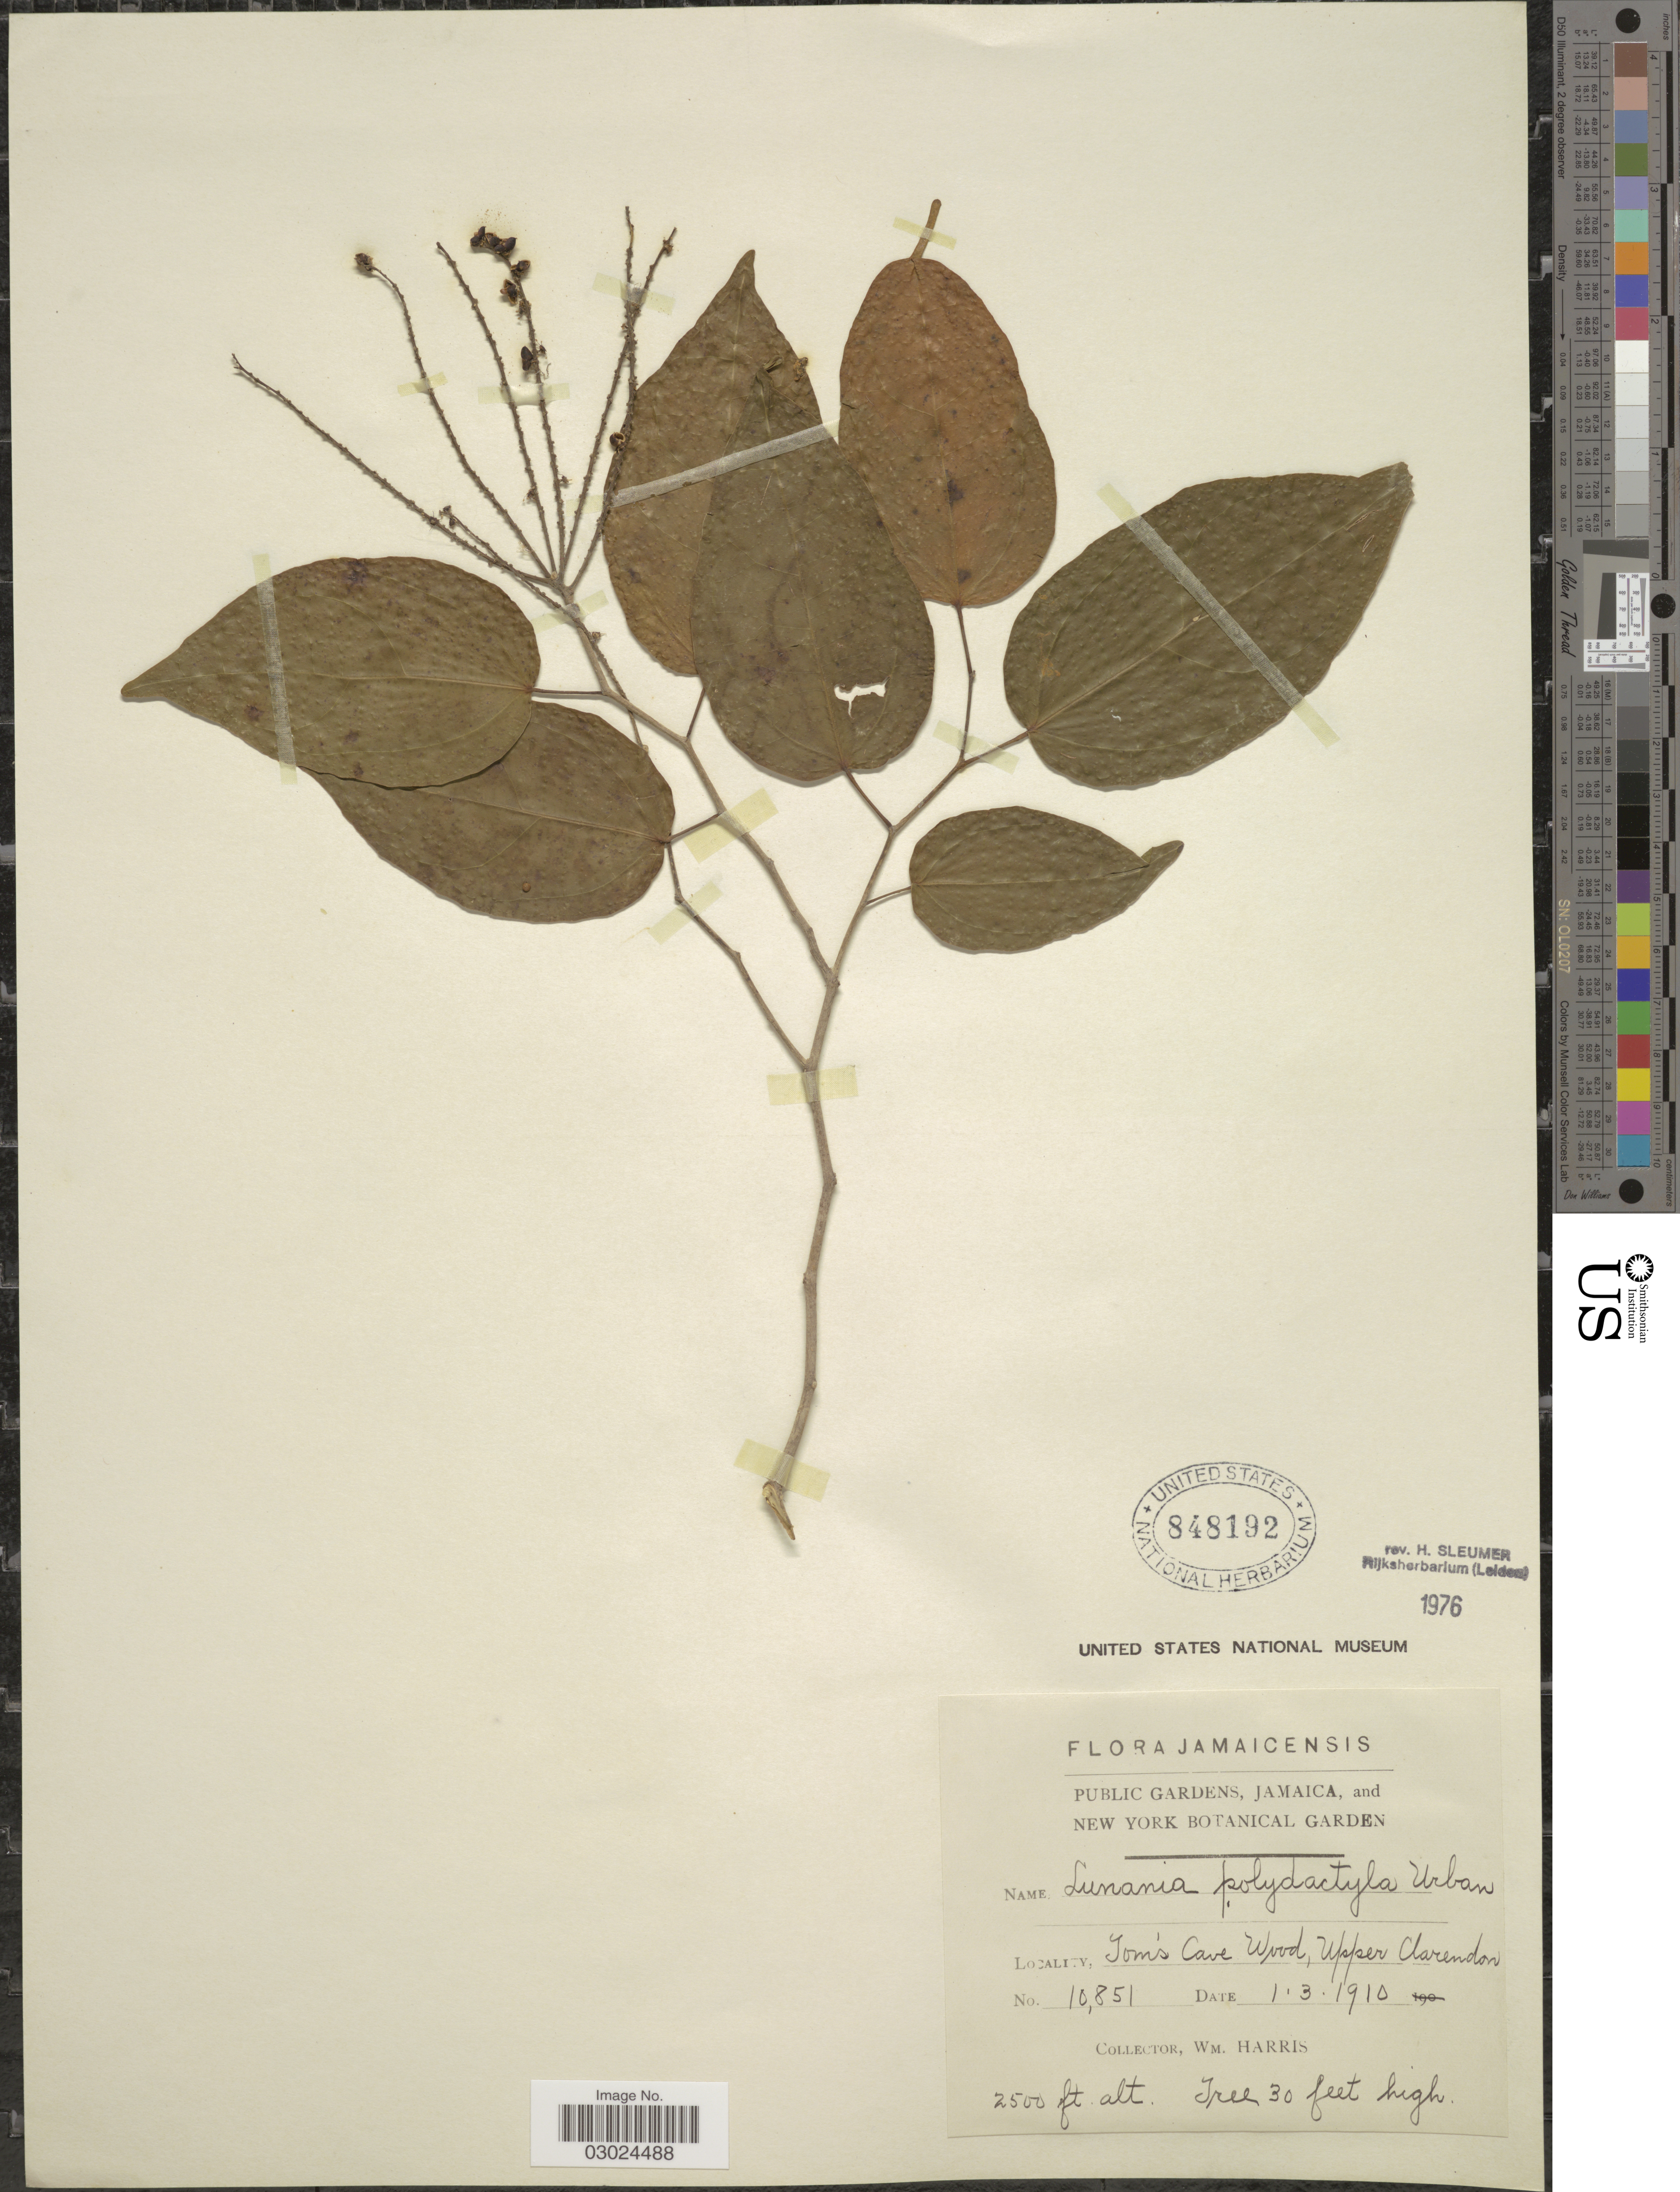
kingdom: Plantae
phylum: Tracheophyta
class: Magnoliopsida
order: Malpighiales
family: Salicaceae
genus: Lunania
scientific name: Lunania polydactyla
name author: Urb.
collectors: W. H. Harris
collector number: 10851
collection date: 1910-03-01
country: Jamaica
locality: Tom's Cave Wood, Upper Clarendon.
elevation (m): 762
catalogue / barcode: US 848192